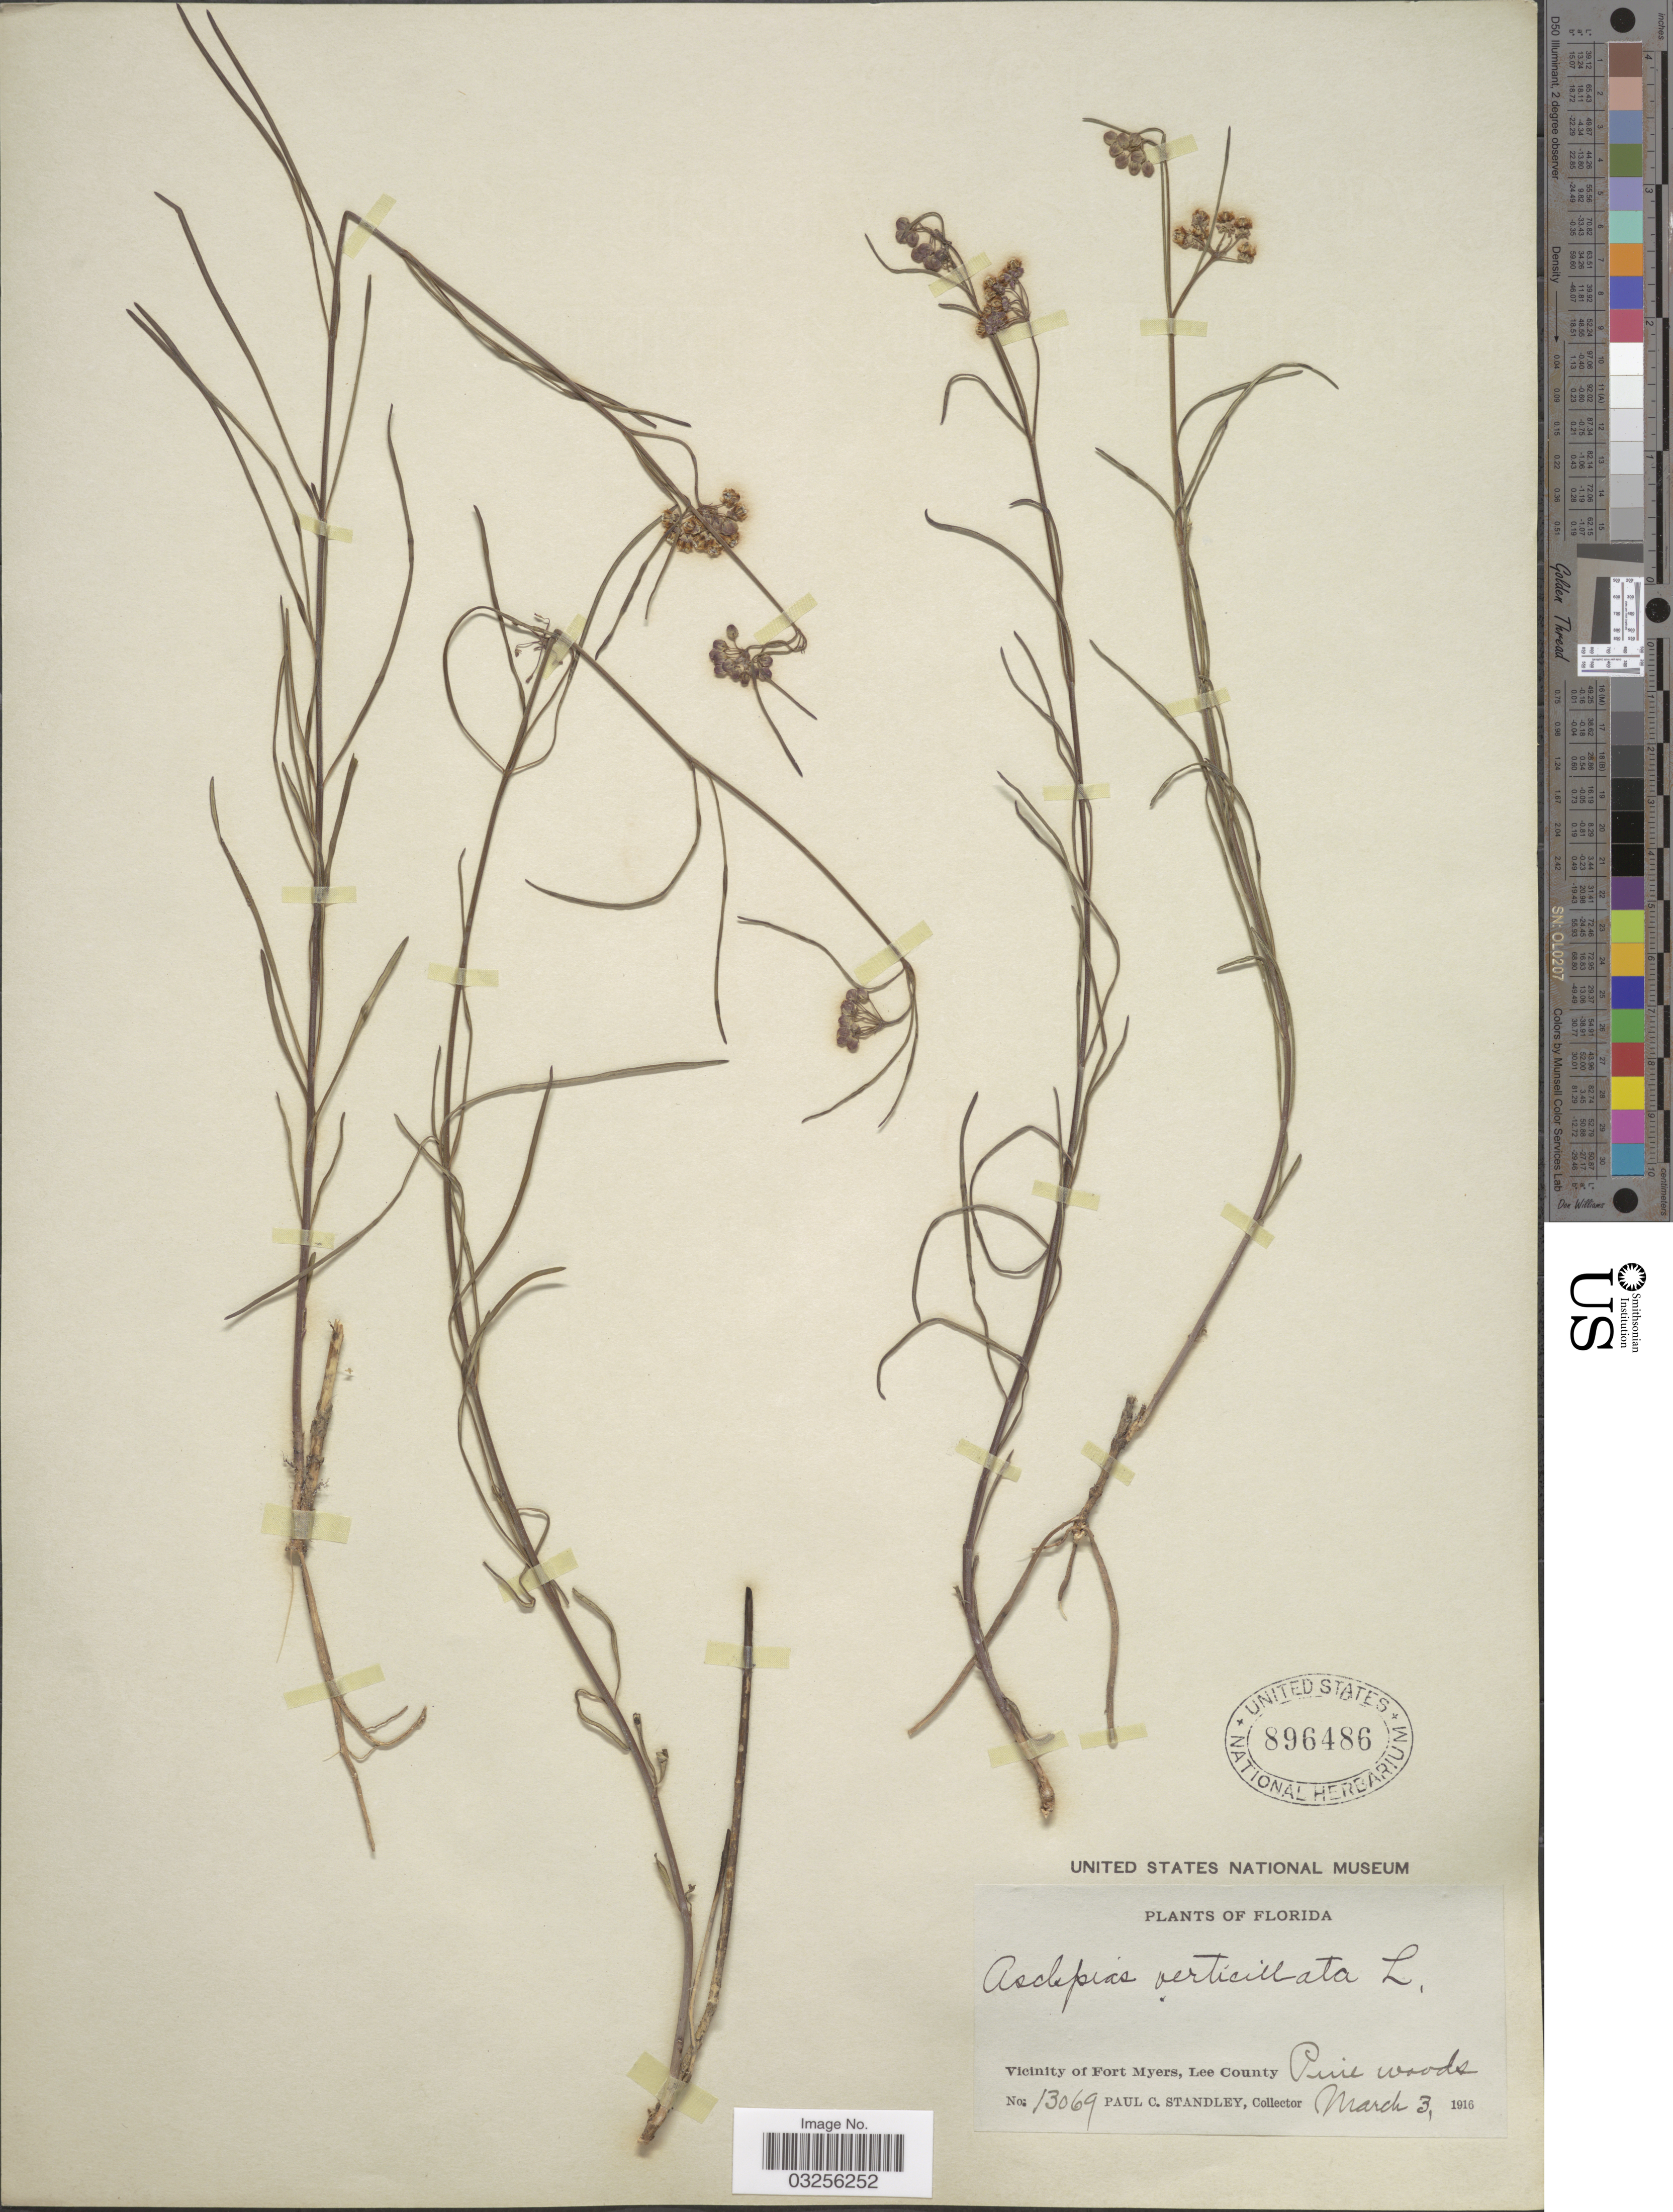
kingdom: Plantae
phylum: Tracheophyta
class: Magnoliopsida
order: Gentianales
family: Apocynaceae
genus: Asclepias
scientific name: Asclepias verticillata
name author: L.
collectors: P. C. Standley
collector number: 13069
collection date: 1916-03-03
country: United States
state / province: Florida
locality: Vicinity of Fort Myers, Lee County.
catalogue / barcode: US 896486